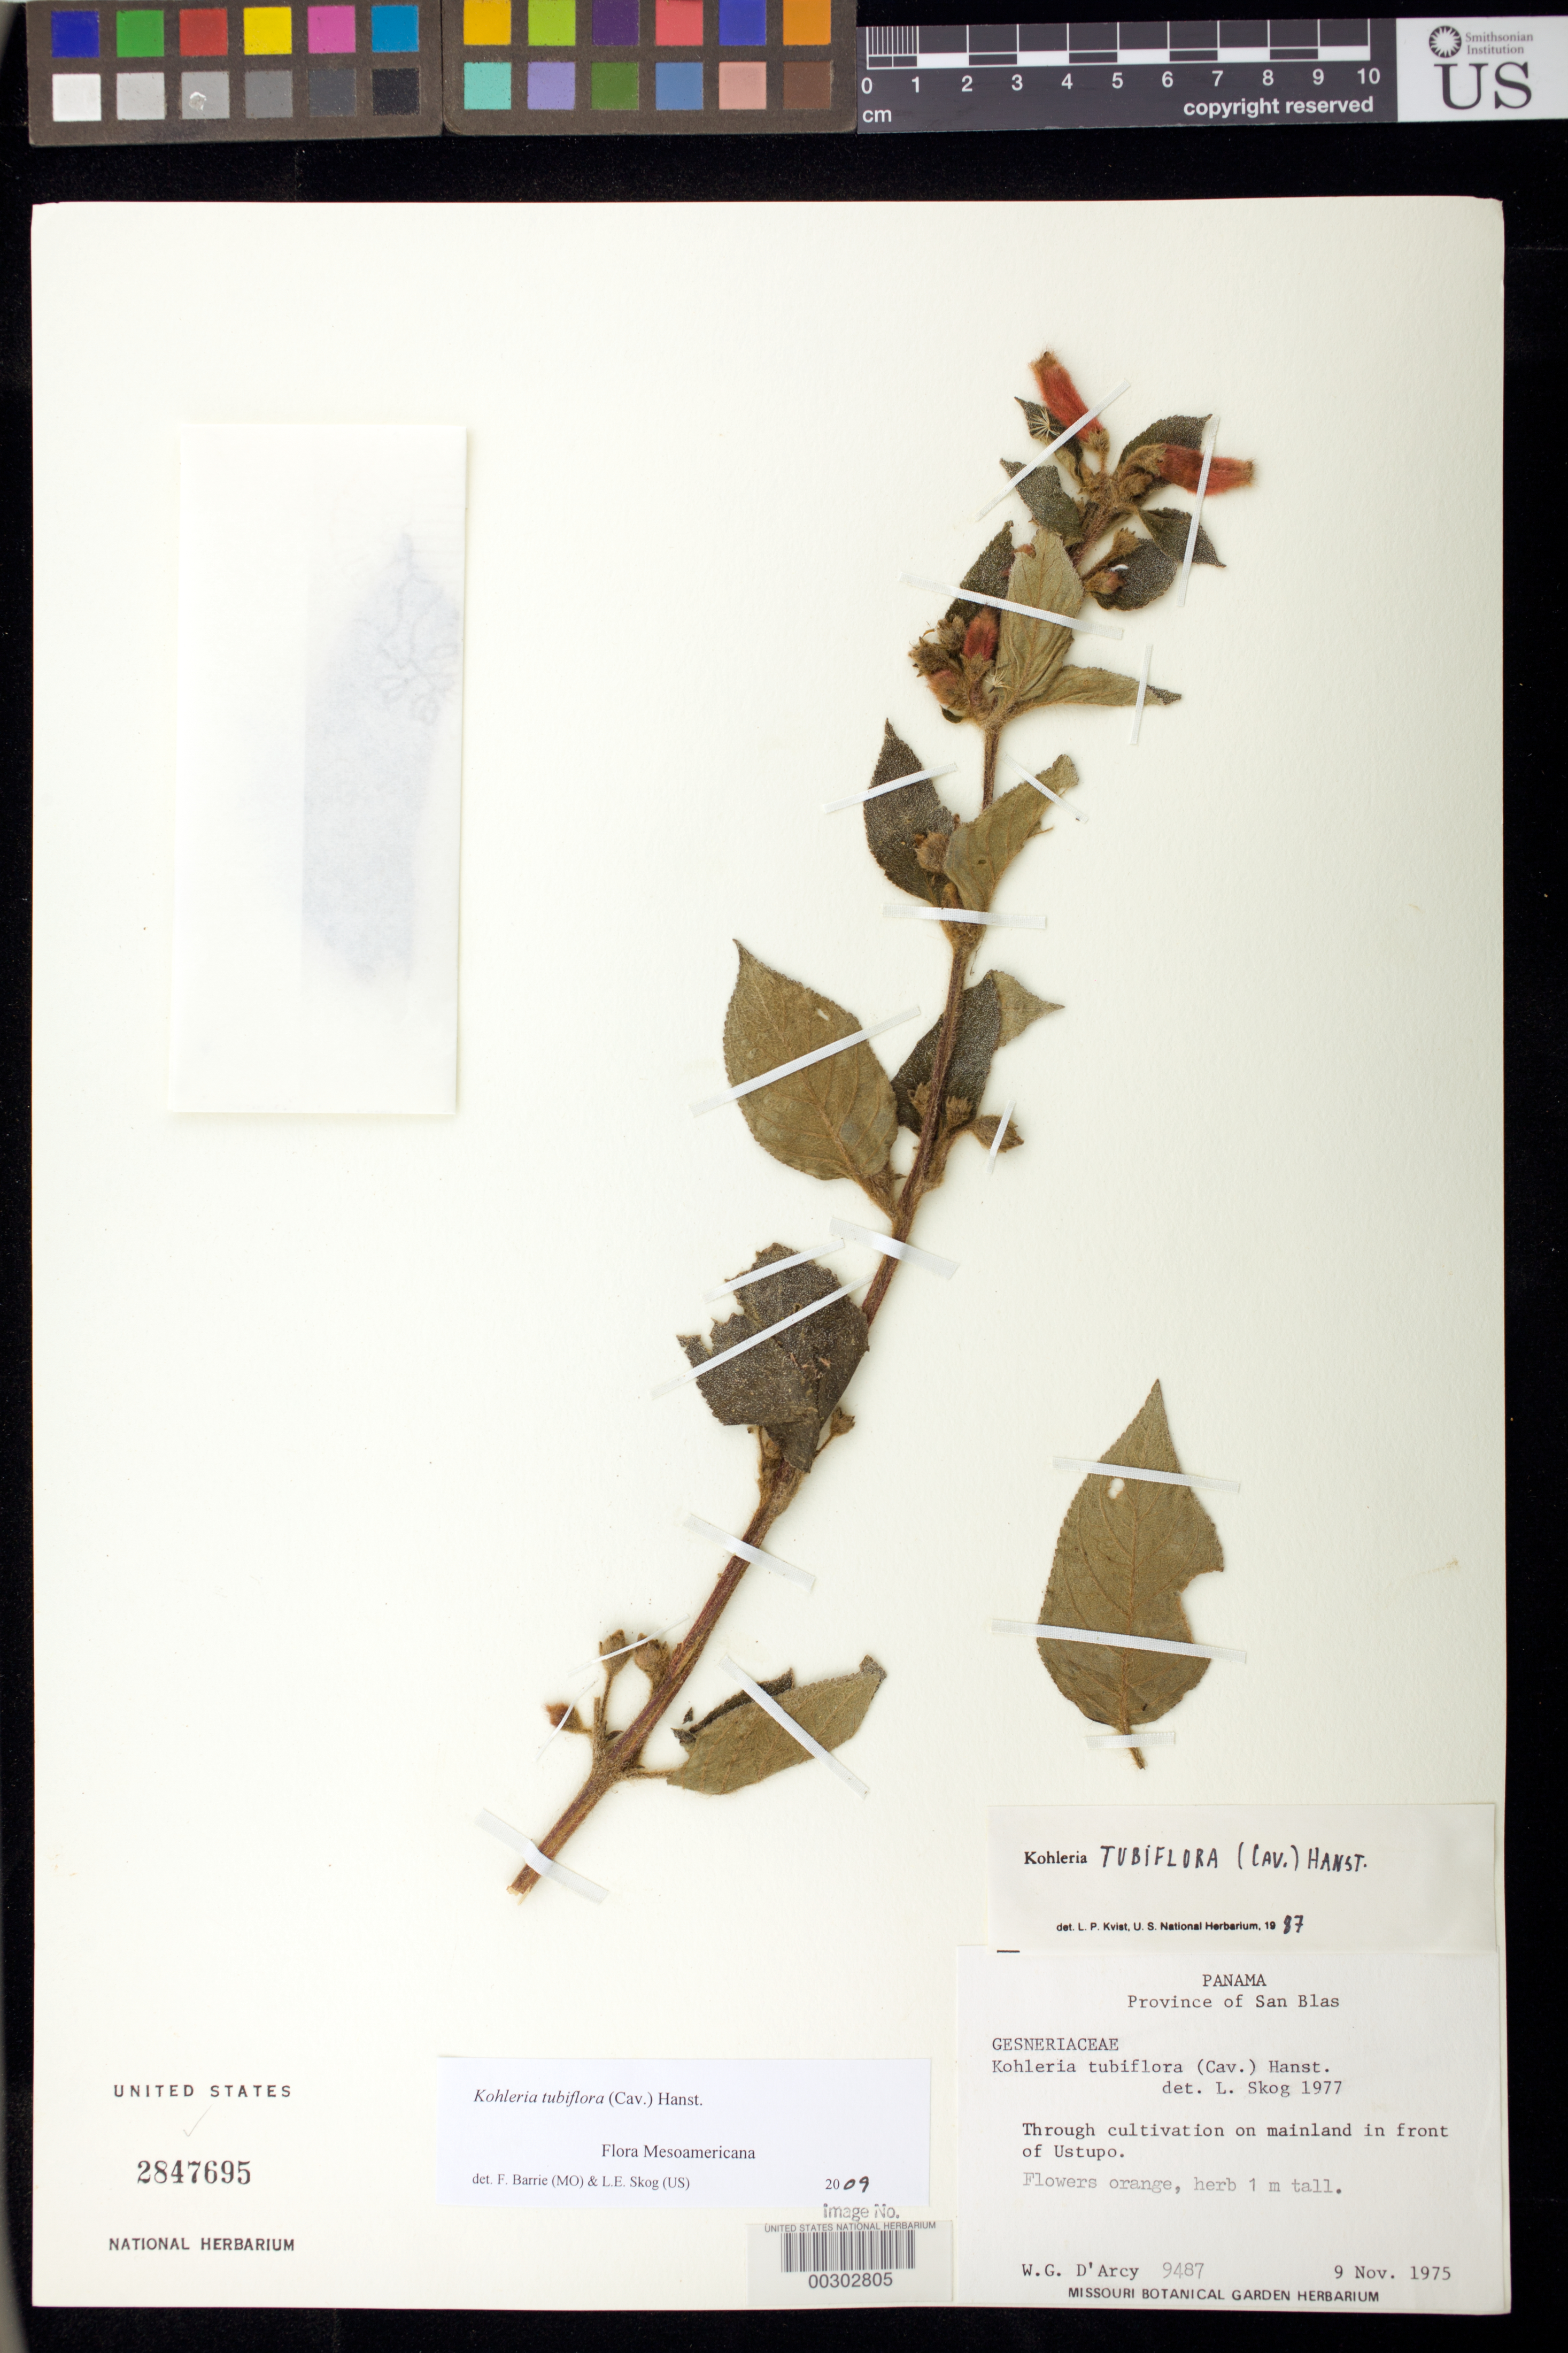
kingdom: Plantae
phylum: Tracheophyta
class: Magnoliopsida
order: Lamiales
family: Gesneriaceae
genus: Kohleria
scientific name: Kohleria tubiflora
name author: (Cav.) Hanst.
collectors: W. G. D'Arcy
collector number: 9487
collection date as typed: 09 Nov 1975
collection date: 1975-11-09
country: Panama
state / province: Kuna Yala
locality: Through cultivation on mainland in front of Ustupo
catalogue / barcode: US 2847695